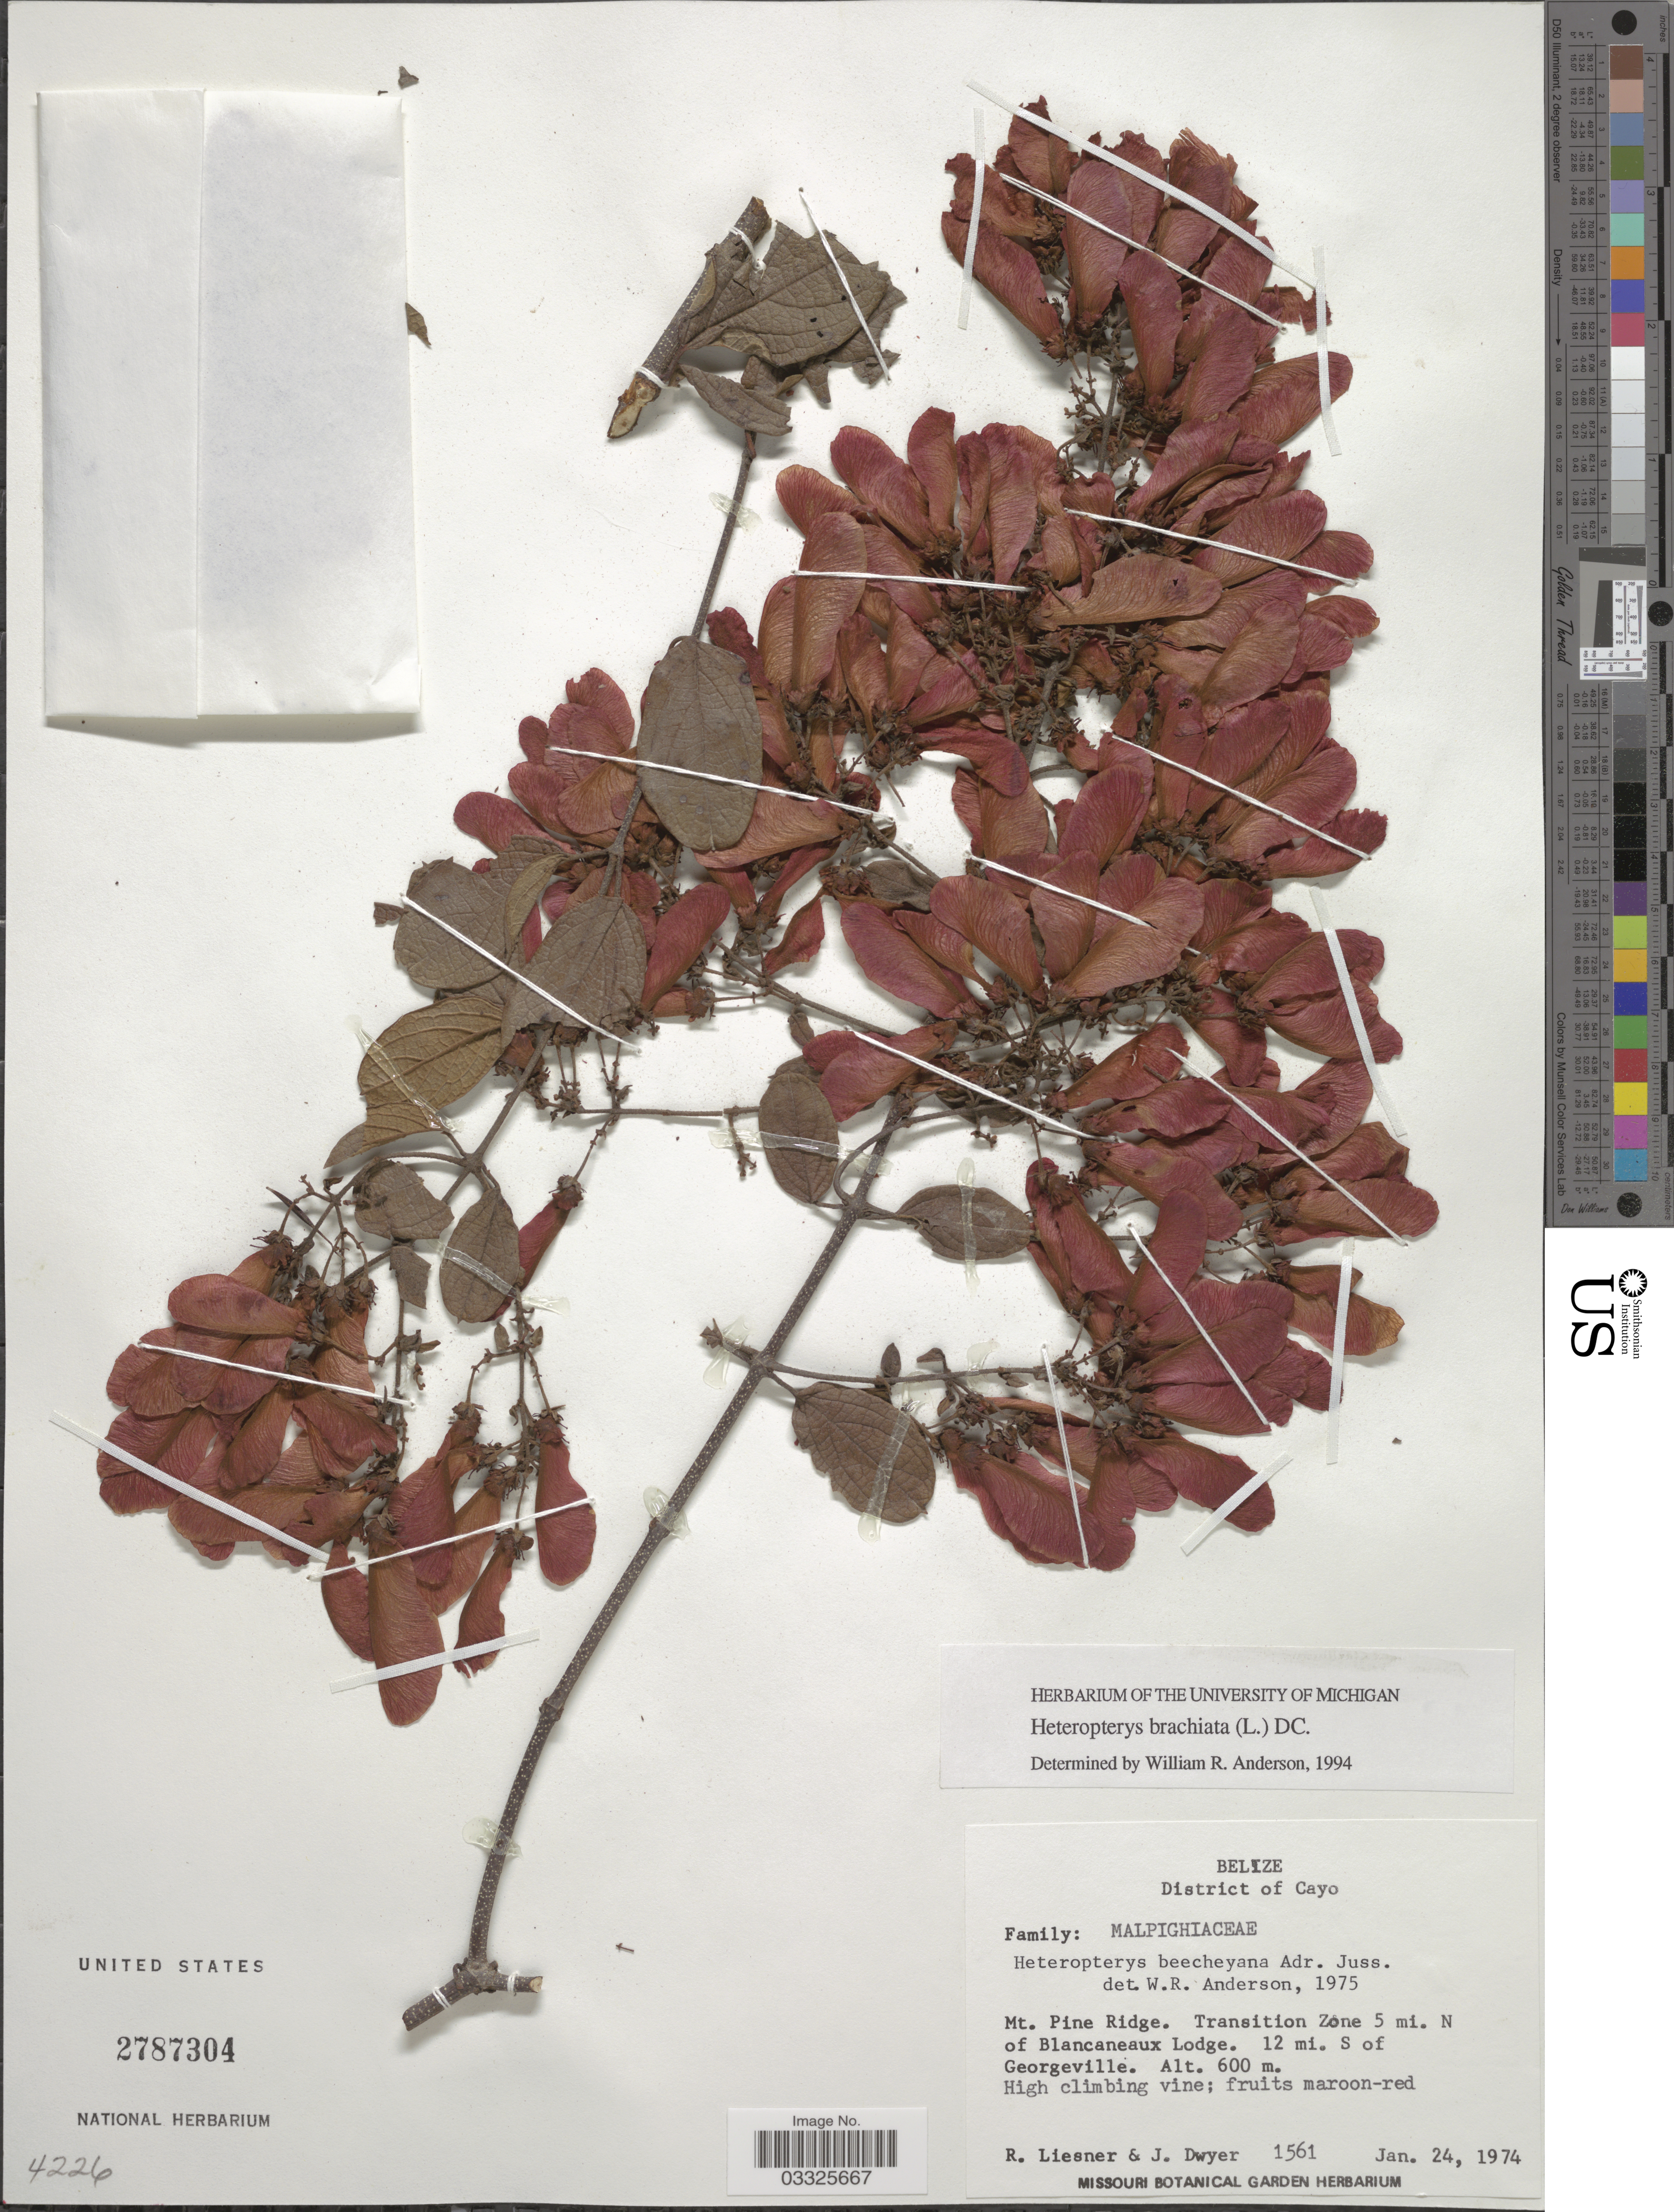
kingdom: Plantae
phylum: Tracheophyta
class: Magnoliopsida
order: Malpighiales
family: Malpighiaceae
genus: Heteropterys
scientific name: Heteropterys brachiata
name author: (L.) DC.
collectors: R. L. Liesner & J. Dwyer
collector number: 1561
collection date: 1974-01-24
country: Belize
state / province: Cayo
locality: District of Cayo. Mt. Pine Ridge. Transition Zone 5 mi. N. of Blancaneaux Lodge. 12 mi. S of Georgeville.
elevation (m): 600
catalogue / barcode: US 2787304